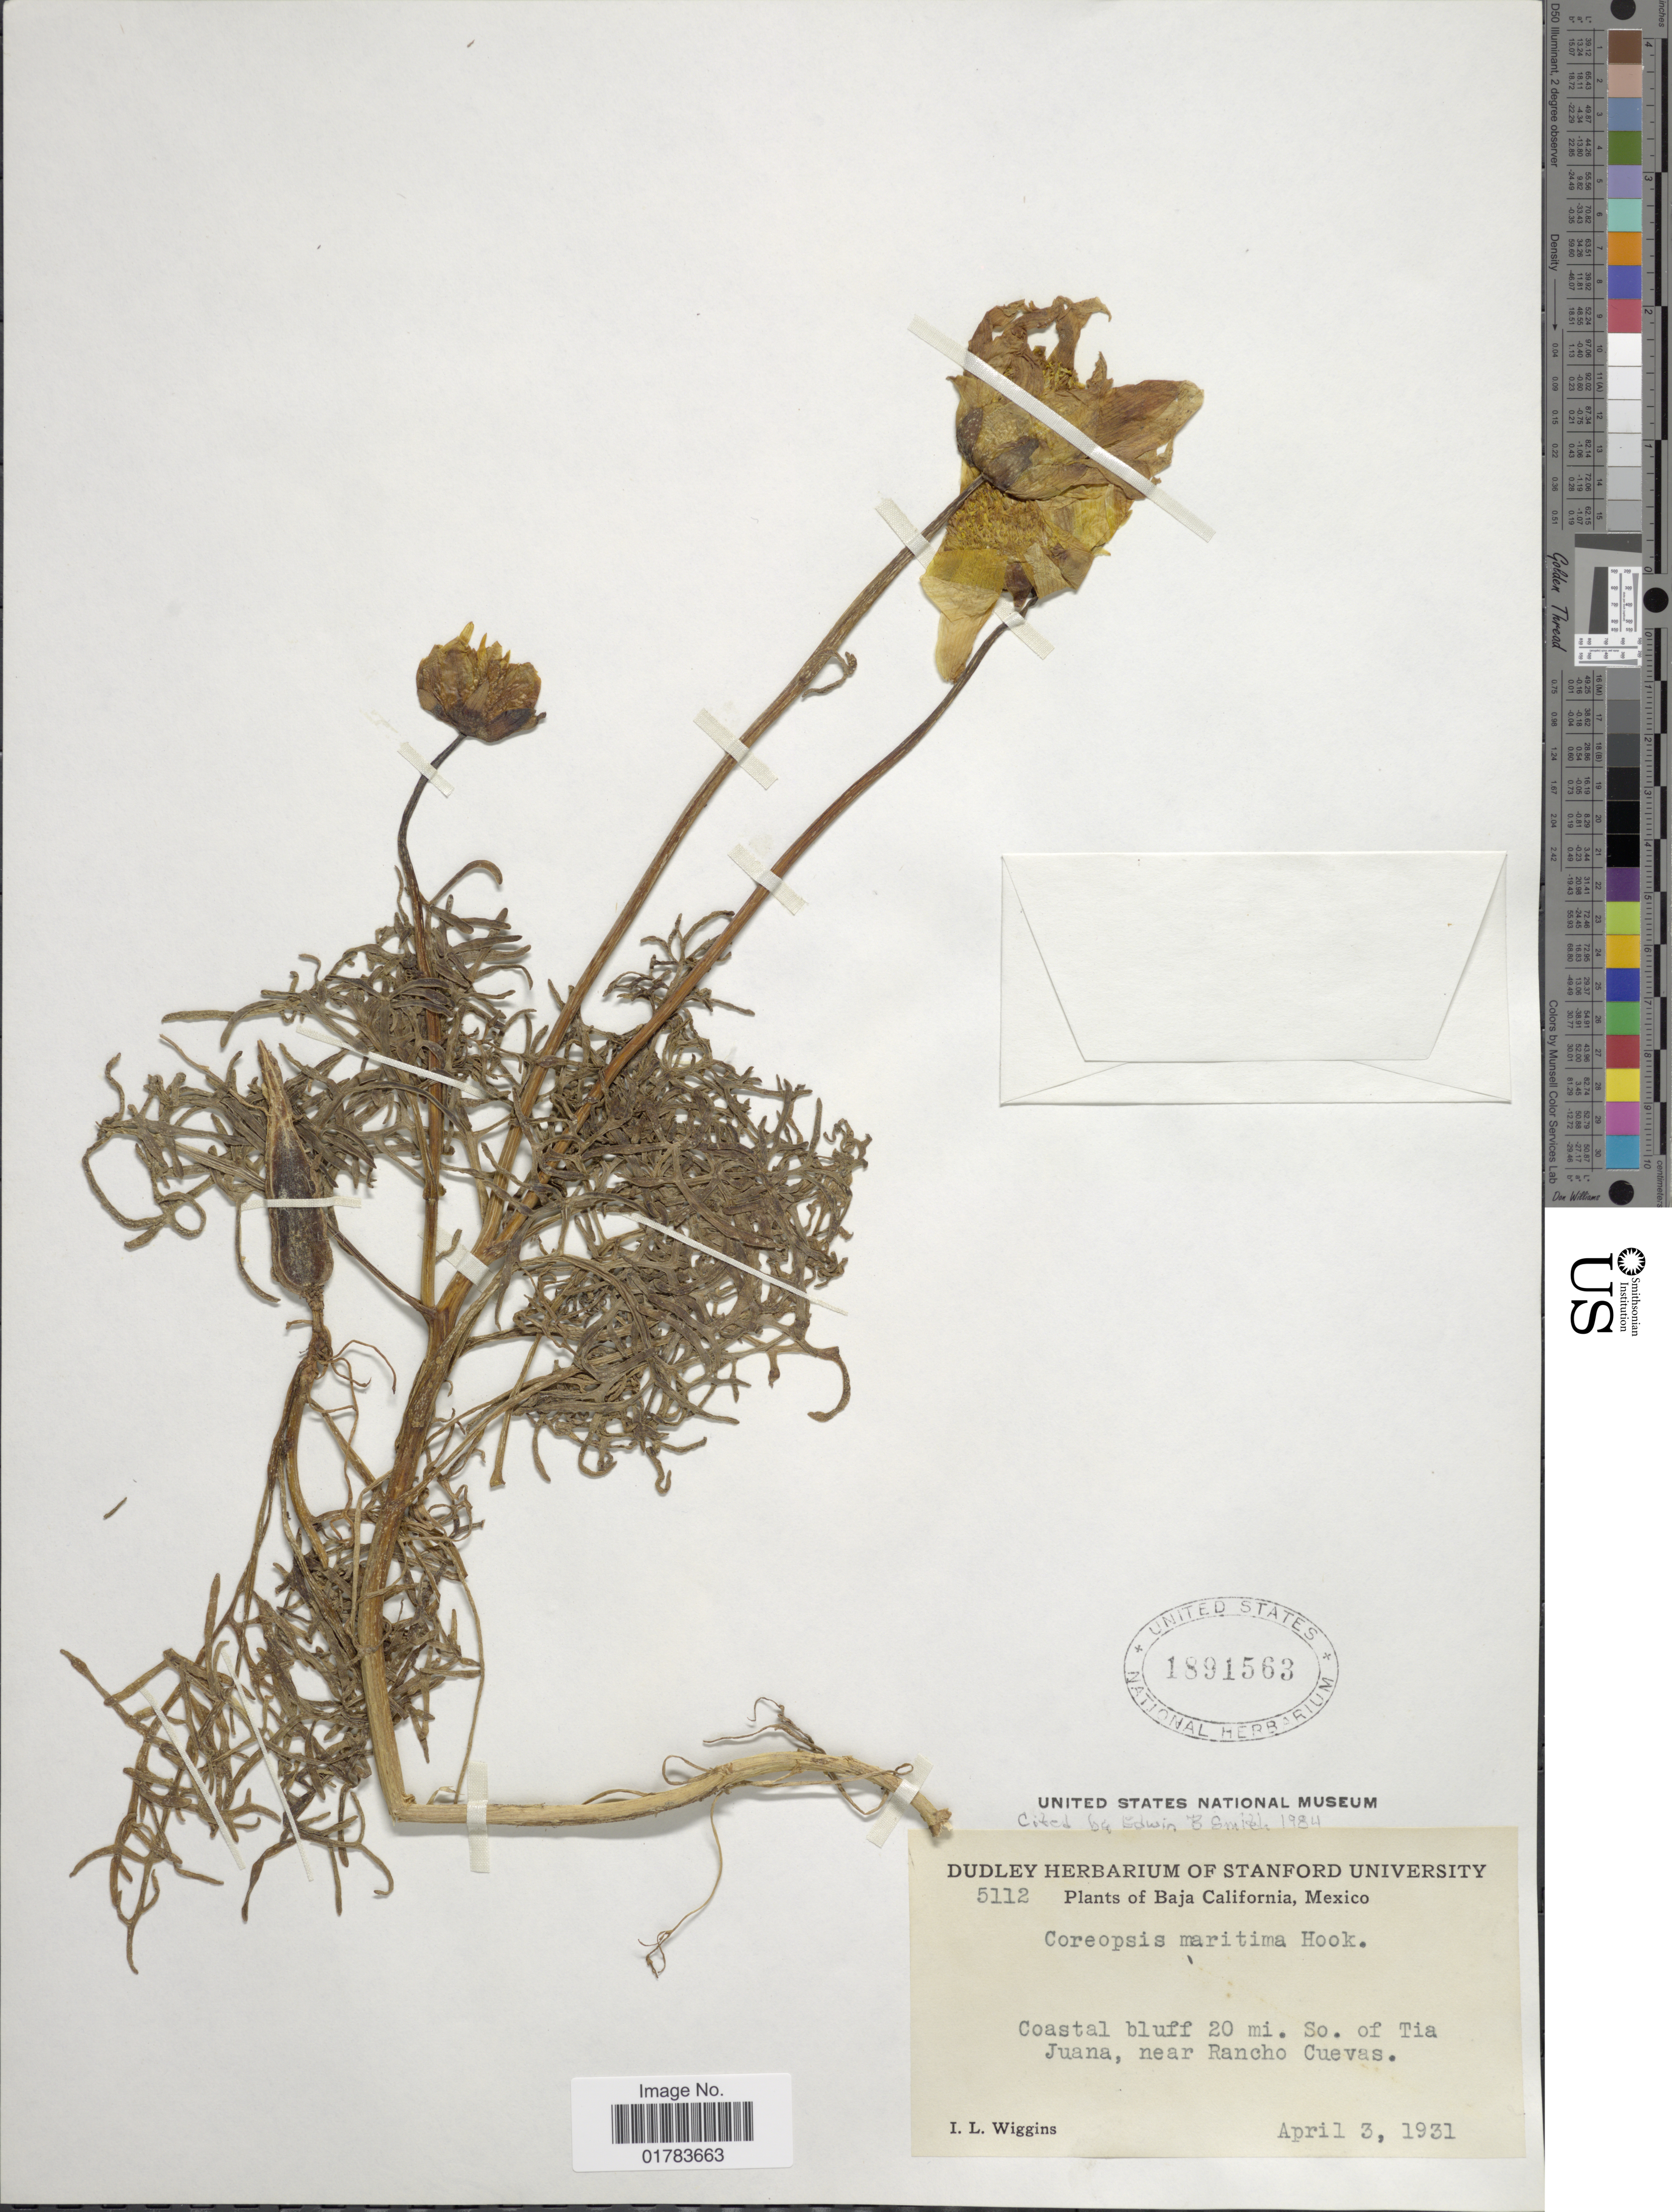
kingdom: Plantae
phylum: Tracheophyta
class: Magnoliopsida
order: Asterales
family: Asteraceae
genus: Coreopsis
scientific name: Coreopsis maritima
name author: (Nutt.) Hook. f.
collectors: I. L. Wiggins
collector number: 5112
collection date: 1931-04-03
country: Mexico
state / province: Baja California Sur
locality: Coastal bluff 20 mi. So. of Tia Juana, near Rancho Cuevas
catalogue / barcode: US 1891563